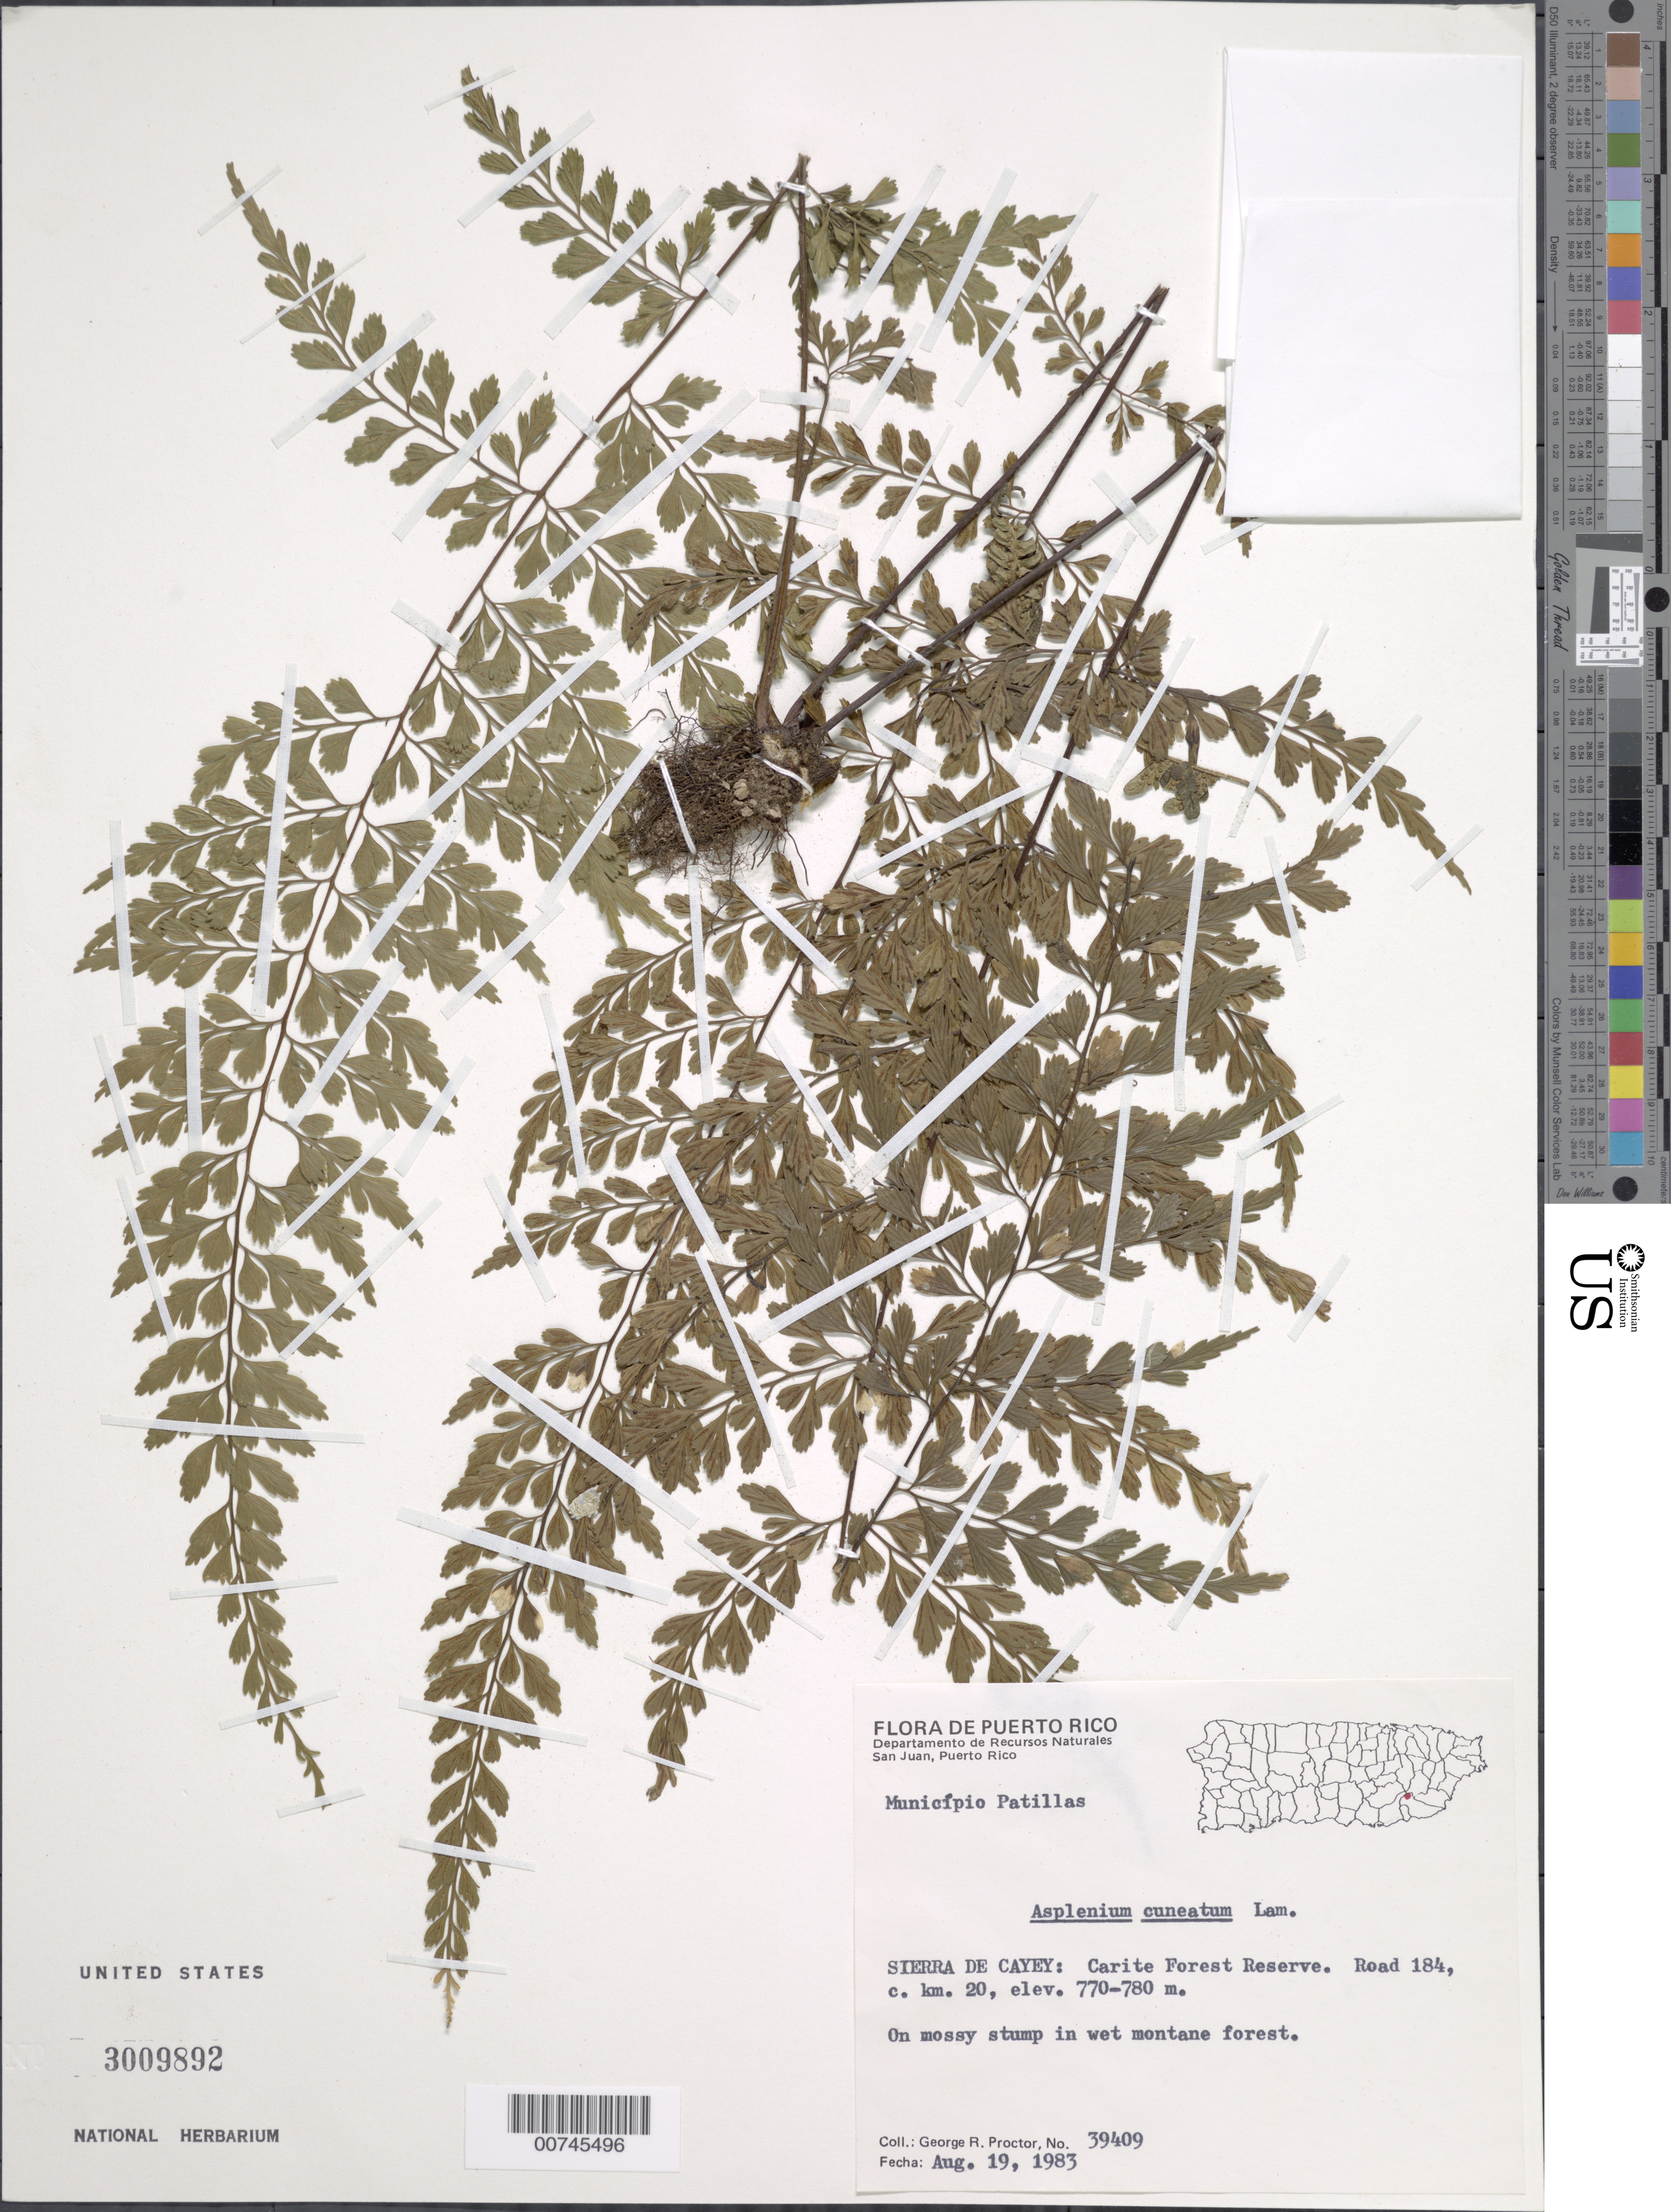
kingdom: Plantae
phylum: Tracheophyta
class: Polypodiopsida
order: Polypodiales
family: Aspleniaceae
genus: Asplenium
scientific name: Asplenium cuneatum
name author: Lam.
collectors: G. R. Proctor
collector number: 39409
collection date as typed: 19 Aug 1983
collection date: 1983-08-19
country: Puerto Rico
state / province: Río Grande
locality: Sierra de Cayey: Carite Forest Reserve. Road 184, c. km 20. Municipio Patillas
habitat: On mossy stump in wet montane forest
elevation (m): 770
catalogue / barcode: US 3009892